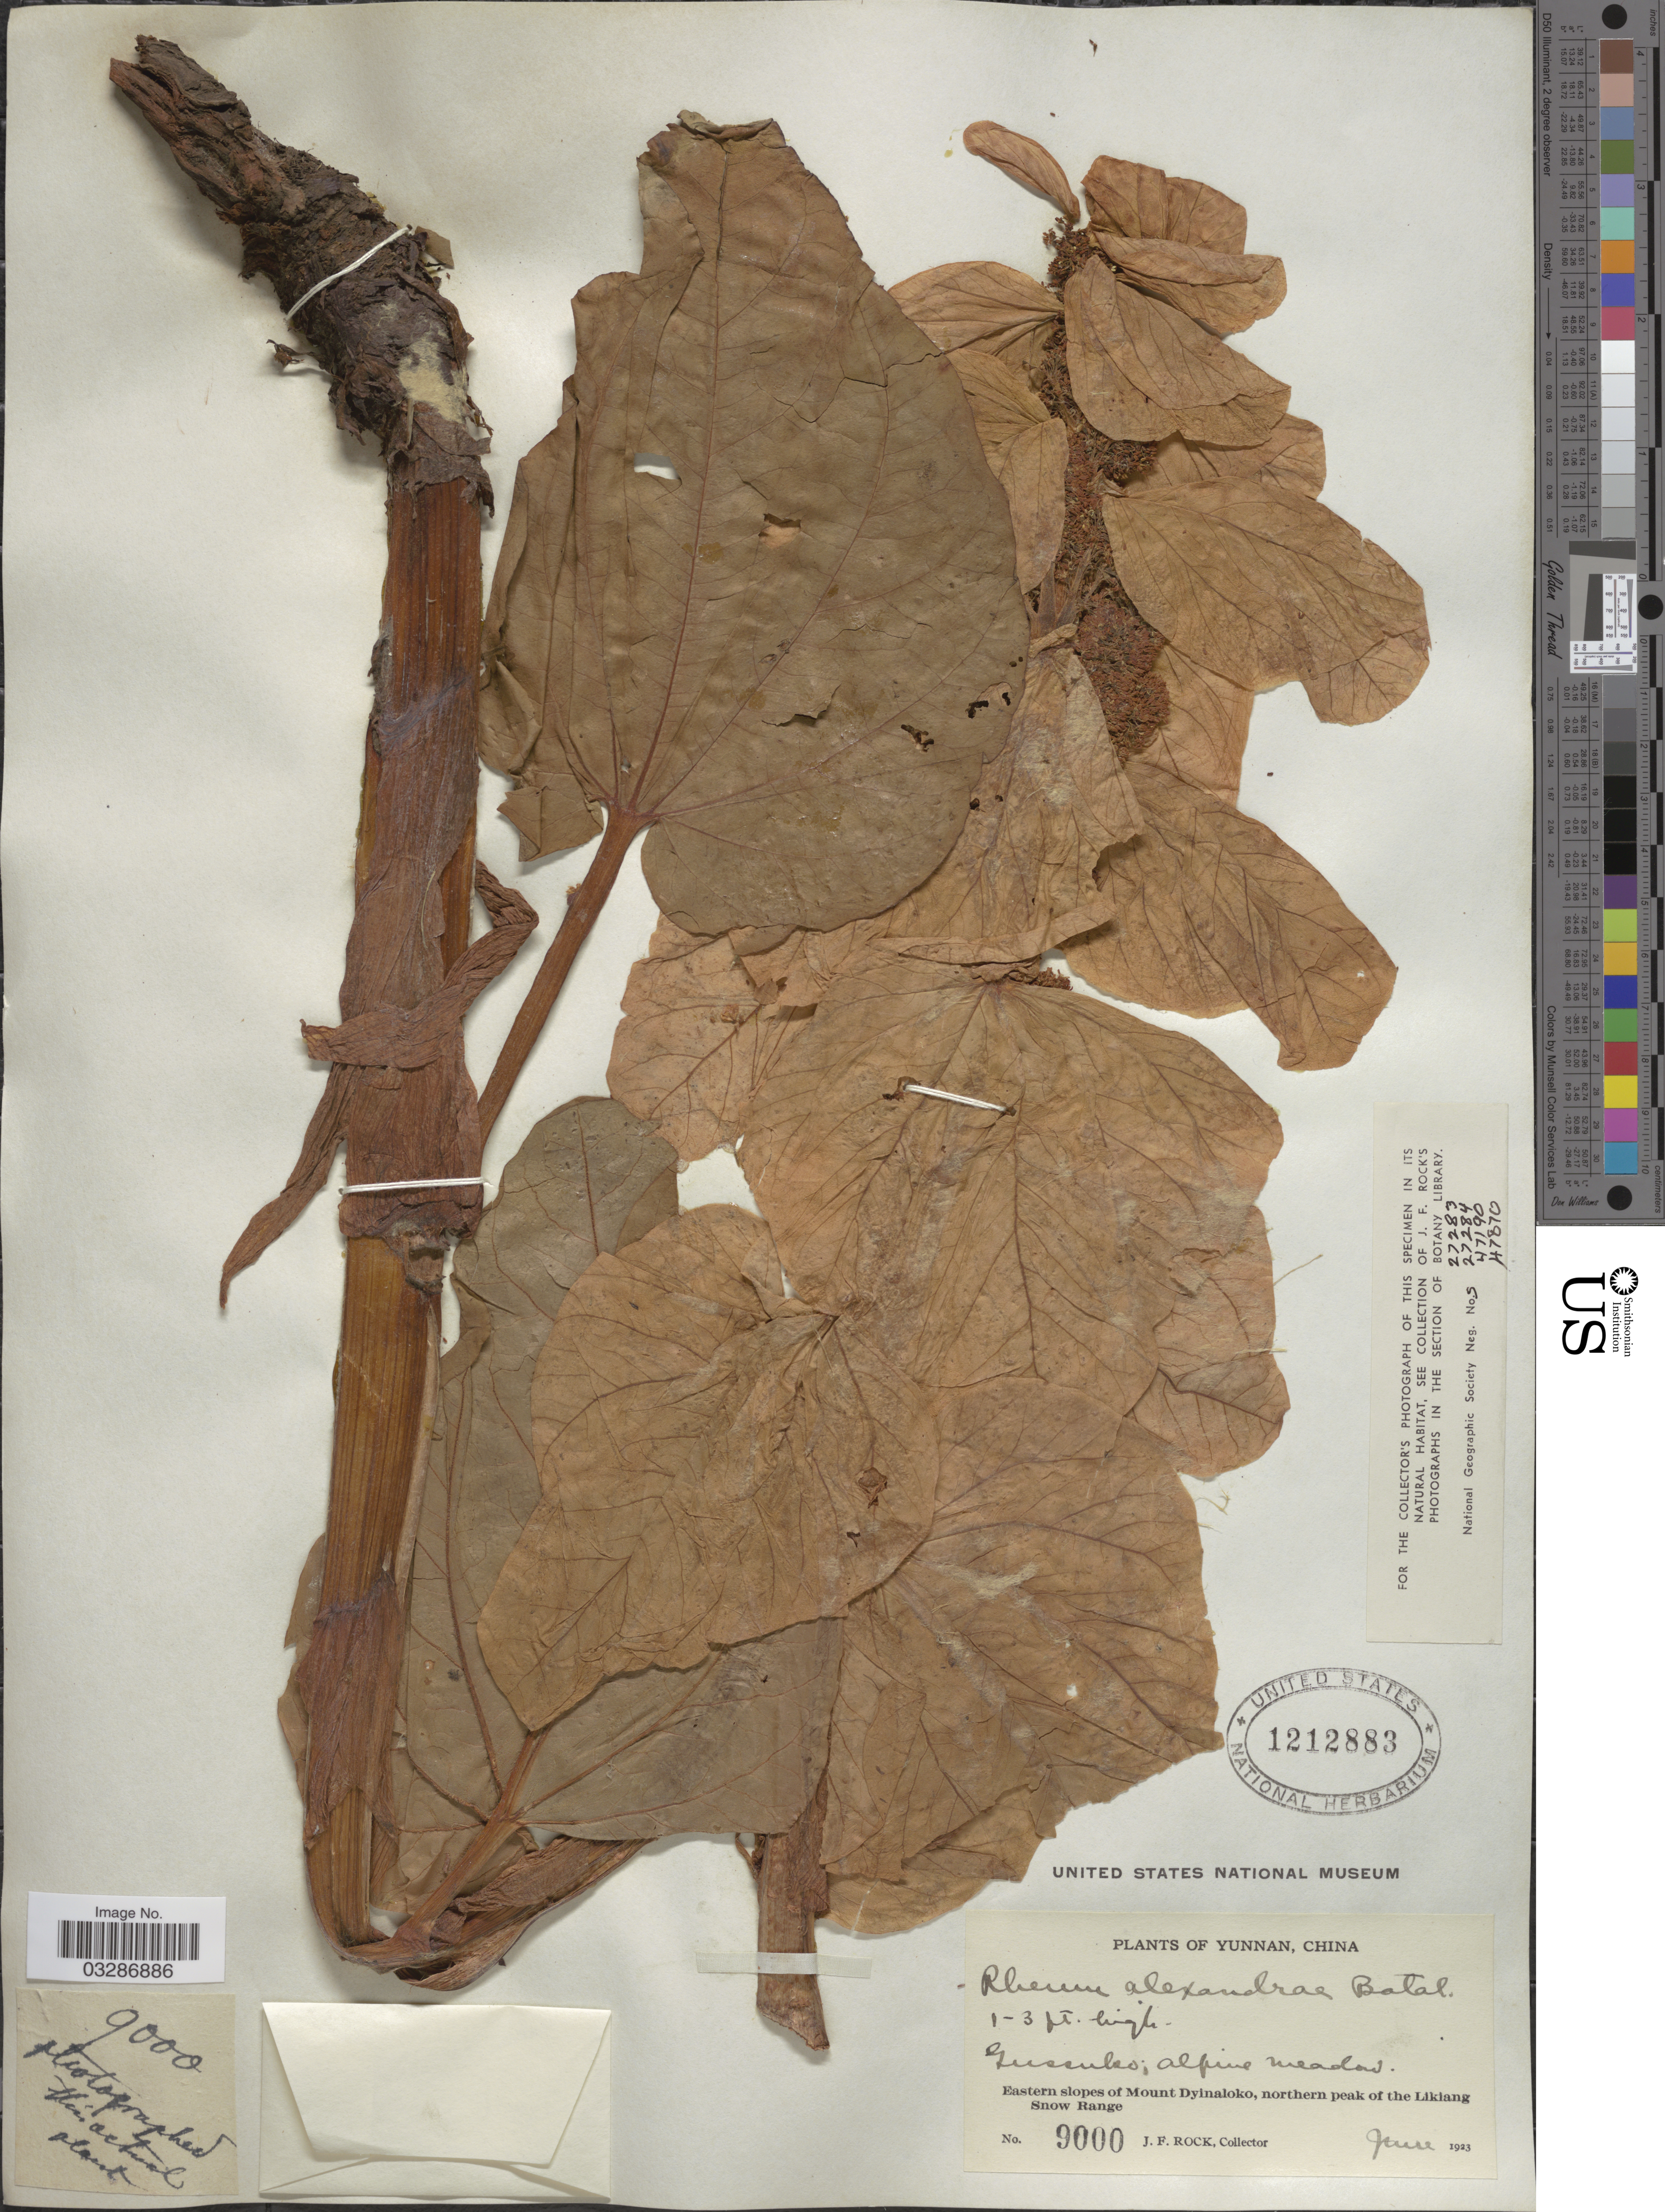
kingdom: Plantae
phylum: Tracheophyta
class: Magnoliopsida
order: Caryophyllales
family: Polygonaceae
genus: Rheum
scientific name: Rheum alexandrae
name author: Batalin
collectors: J. Rock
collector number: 9000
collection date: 1923-06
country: China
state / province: Yunnan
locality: Eastern slopes of Mount Dyinaloko, northern peak of the Likiang Snow Range.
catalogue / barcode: US 1212883